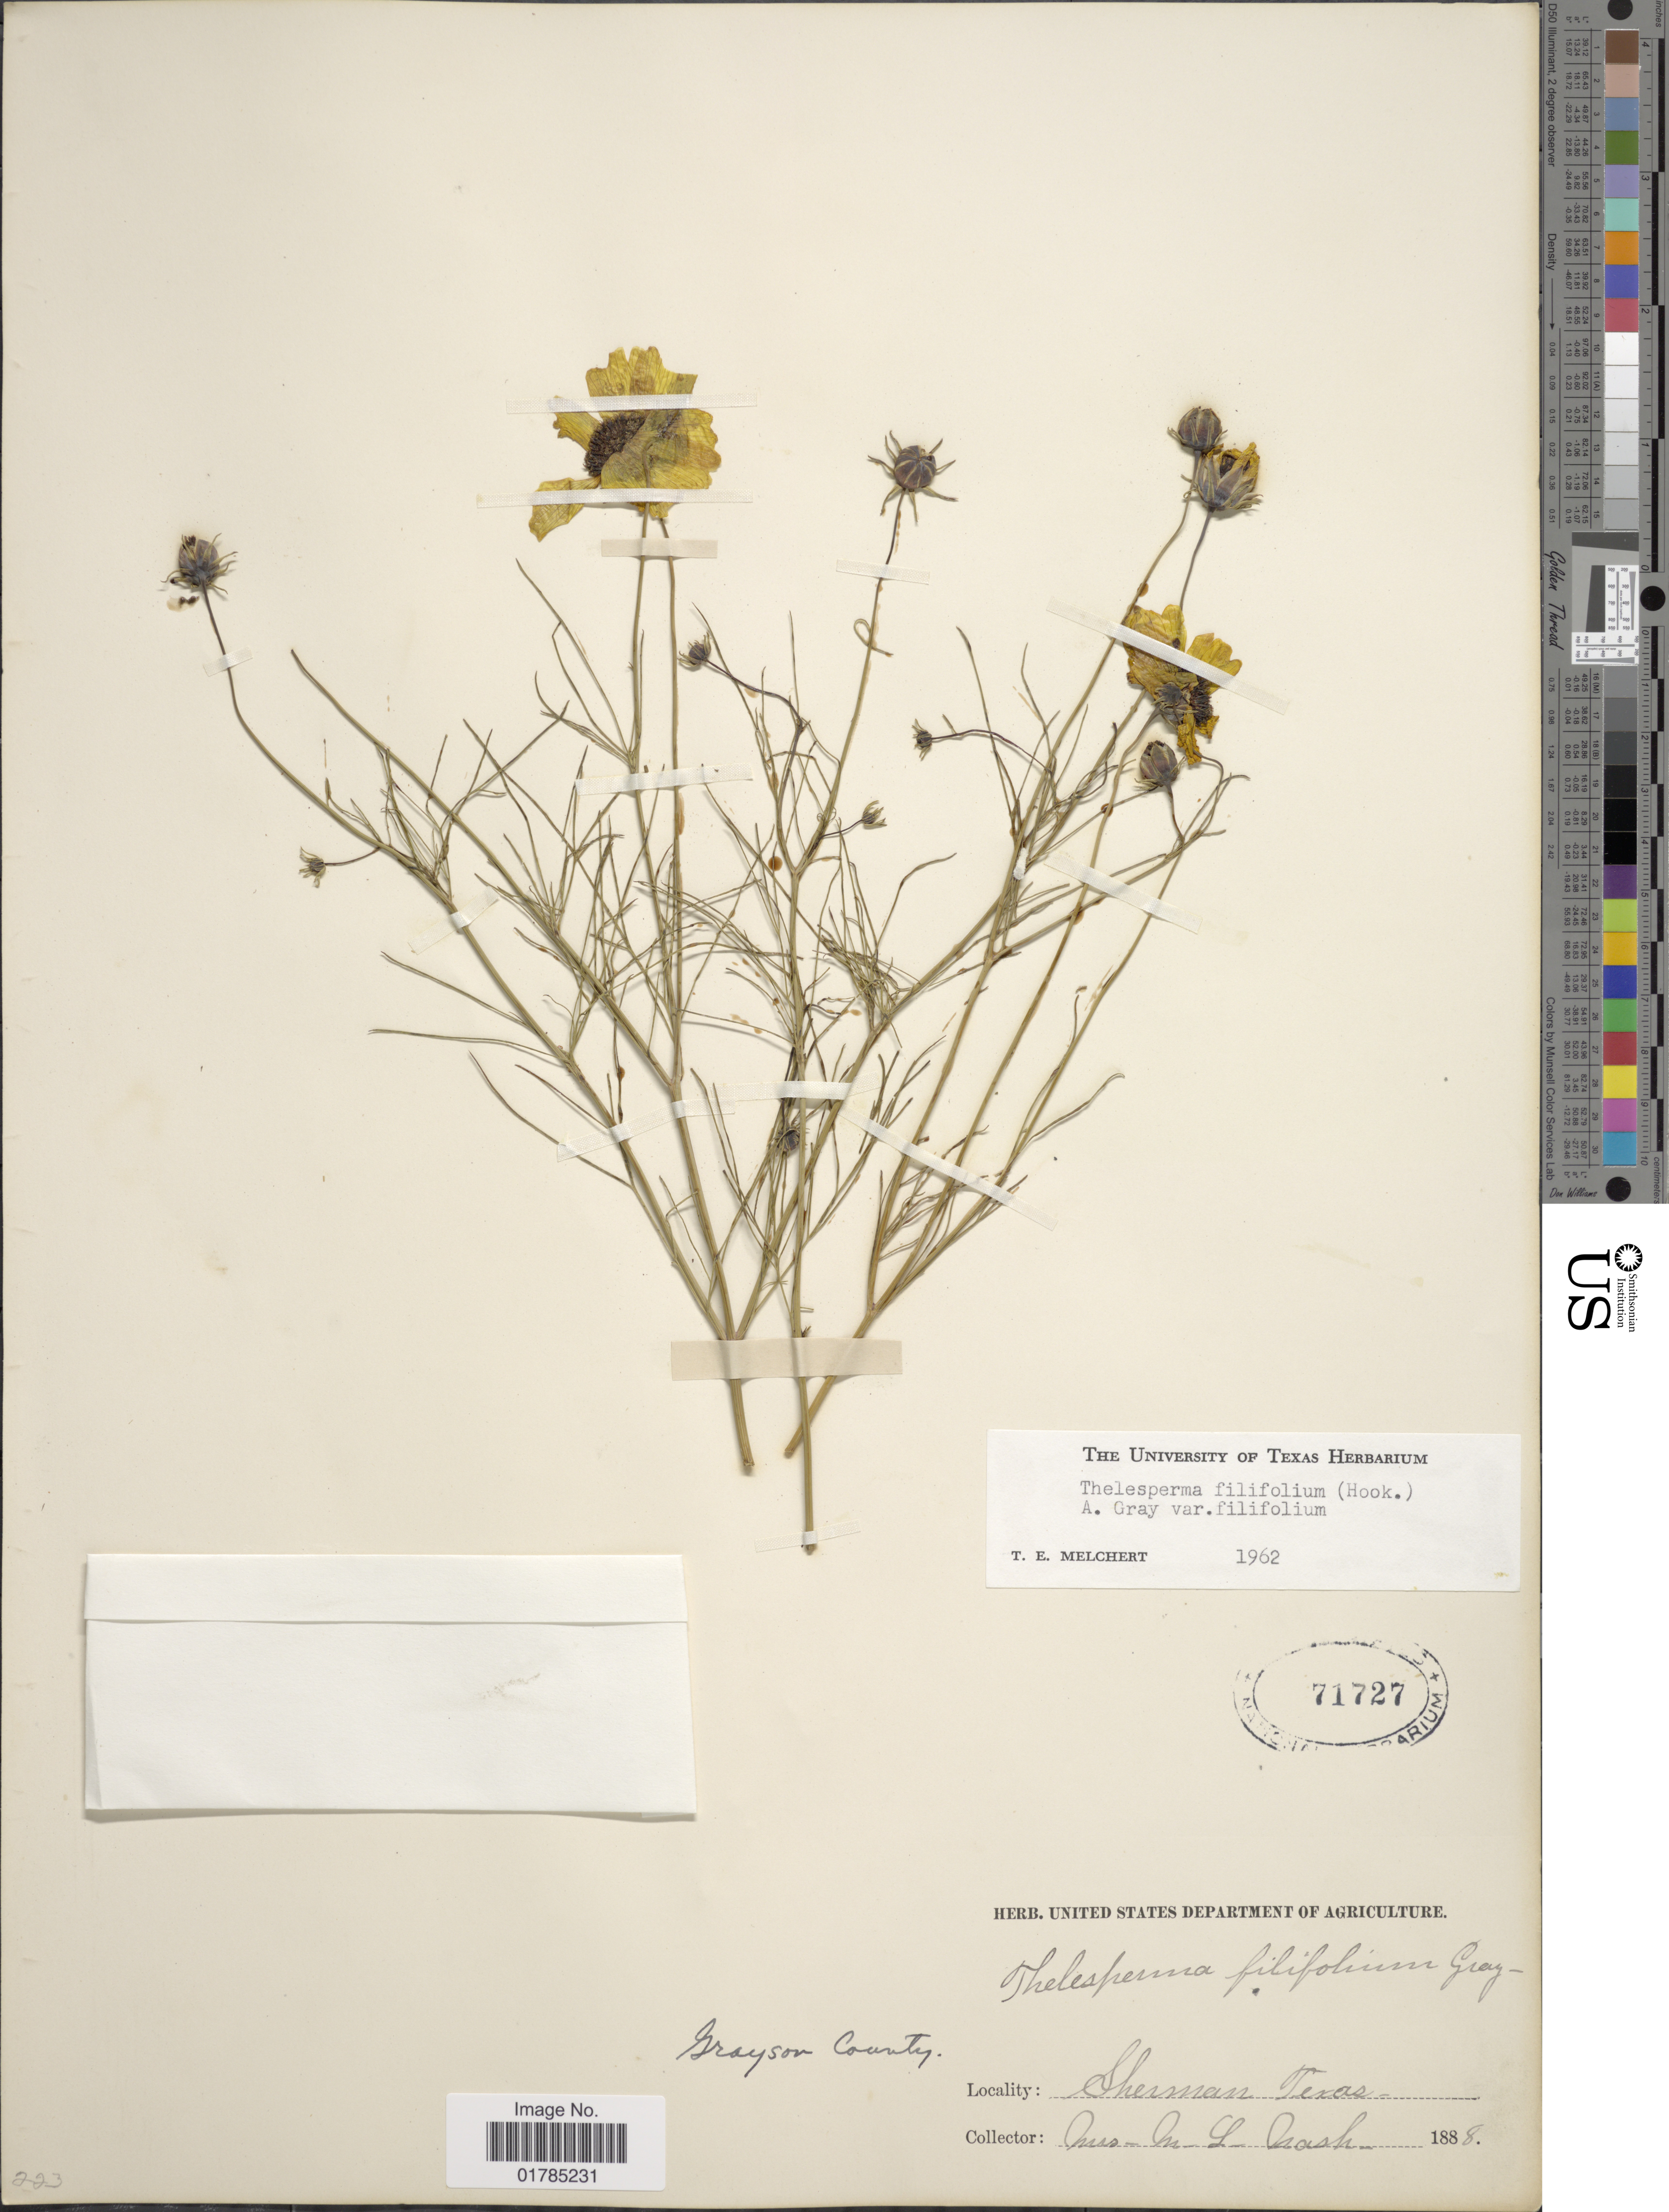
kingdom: Plantae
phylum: Tracheophyta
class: Magnoliopsida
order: Asterales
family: Asteraceae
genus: Thelesperma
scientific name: Thelesperma filifolium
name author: (Hook.) A. Gray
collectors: O. Crash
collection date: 1888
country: United States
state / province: Texas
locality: Sherman, Grayson County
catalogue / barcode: US 71727